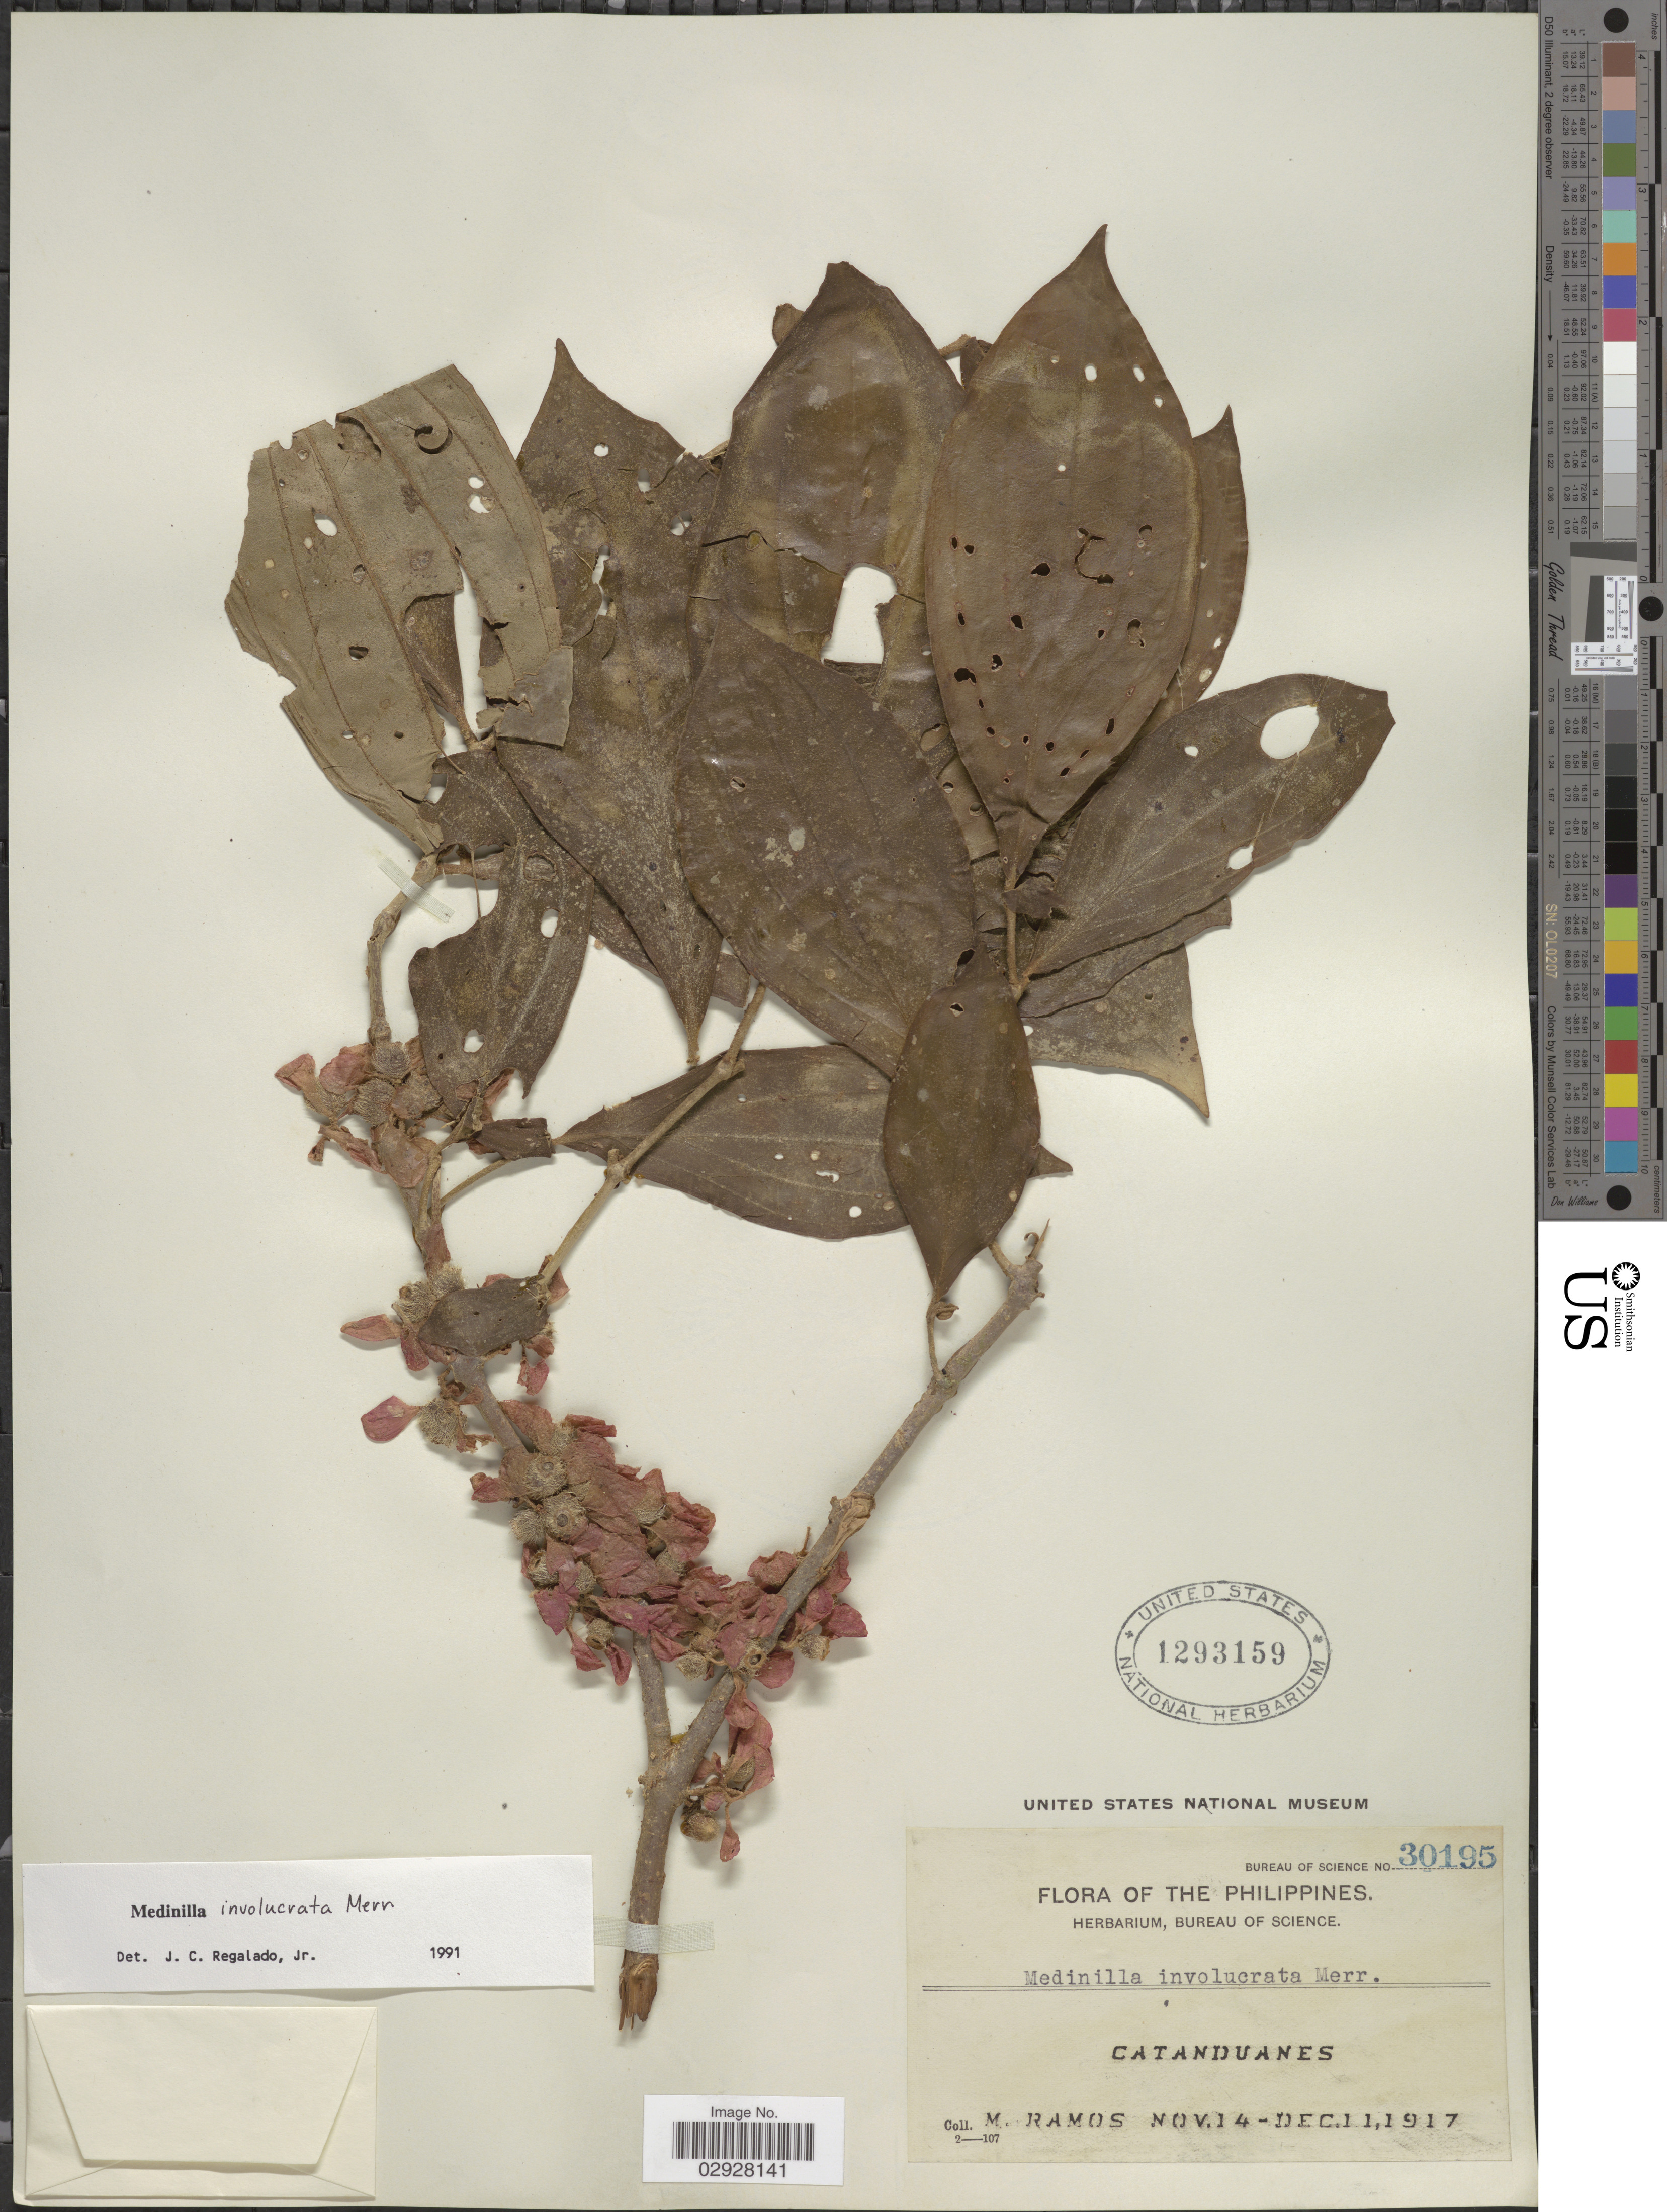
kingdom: Plantae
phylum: Tracheophyta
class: Magnoliopsida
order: Myrtales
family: Melastomataceae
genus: Medinilla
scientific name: Medinilla involucrata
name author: Merr.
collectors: M. Ramos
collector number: Bureau of Science 30195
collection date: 1917-11-14/1917-12-11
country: Philippines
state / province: Bicol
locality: Catanduanes.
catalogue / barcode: US 1293159